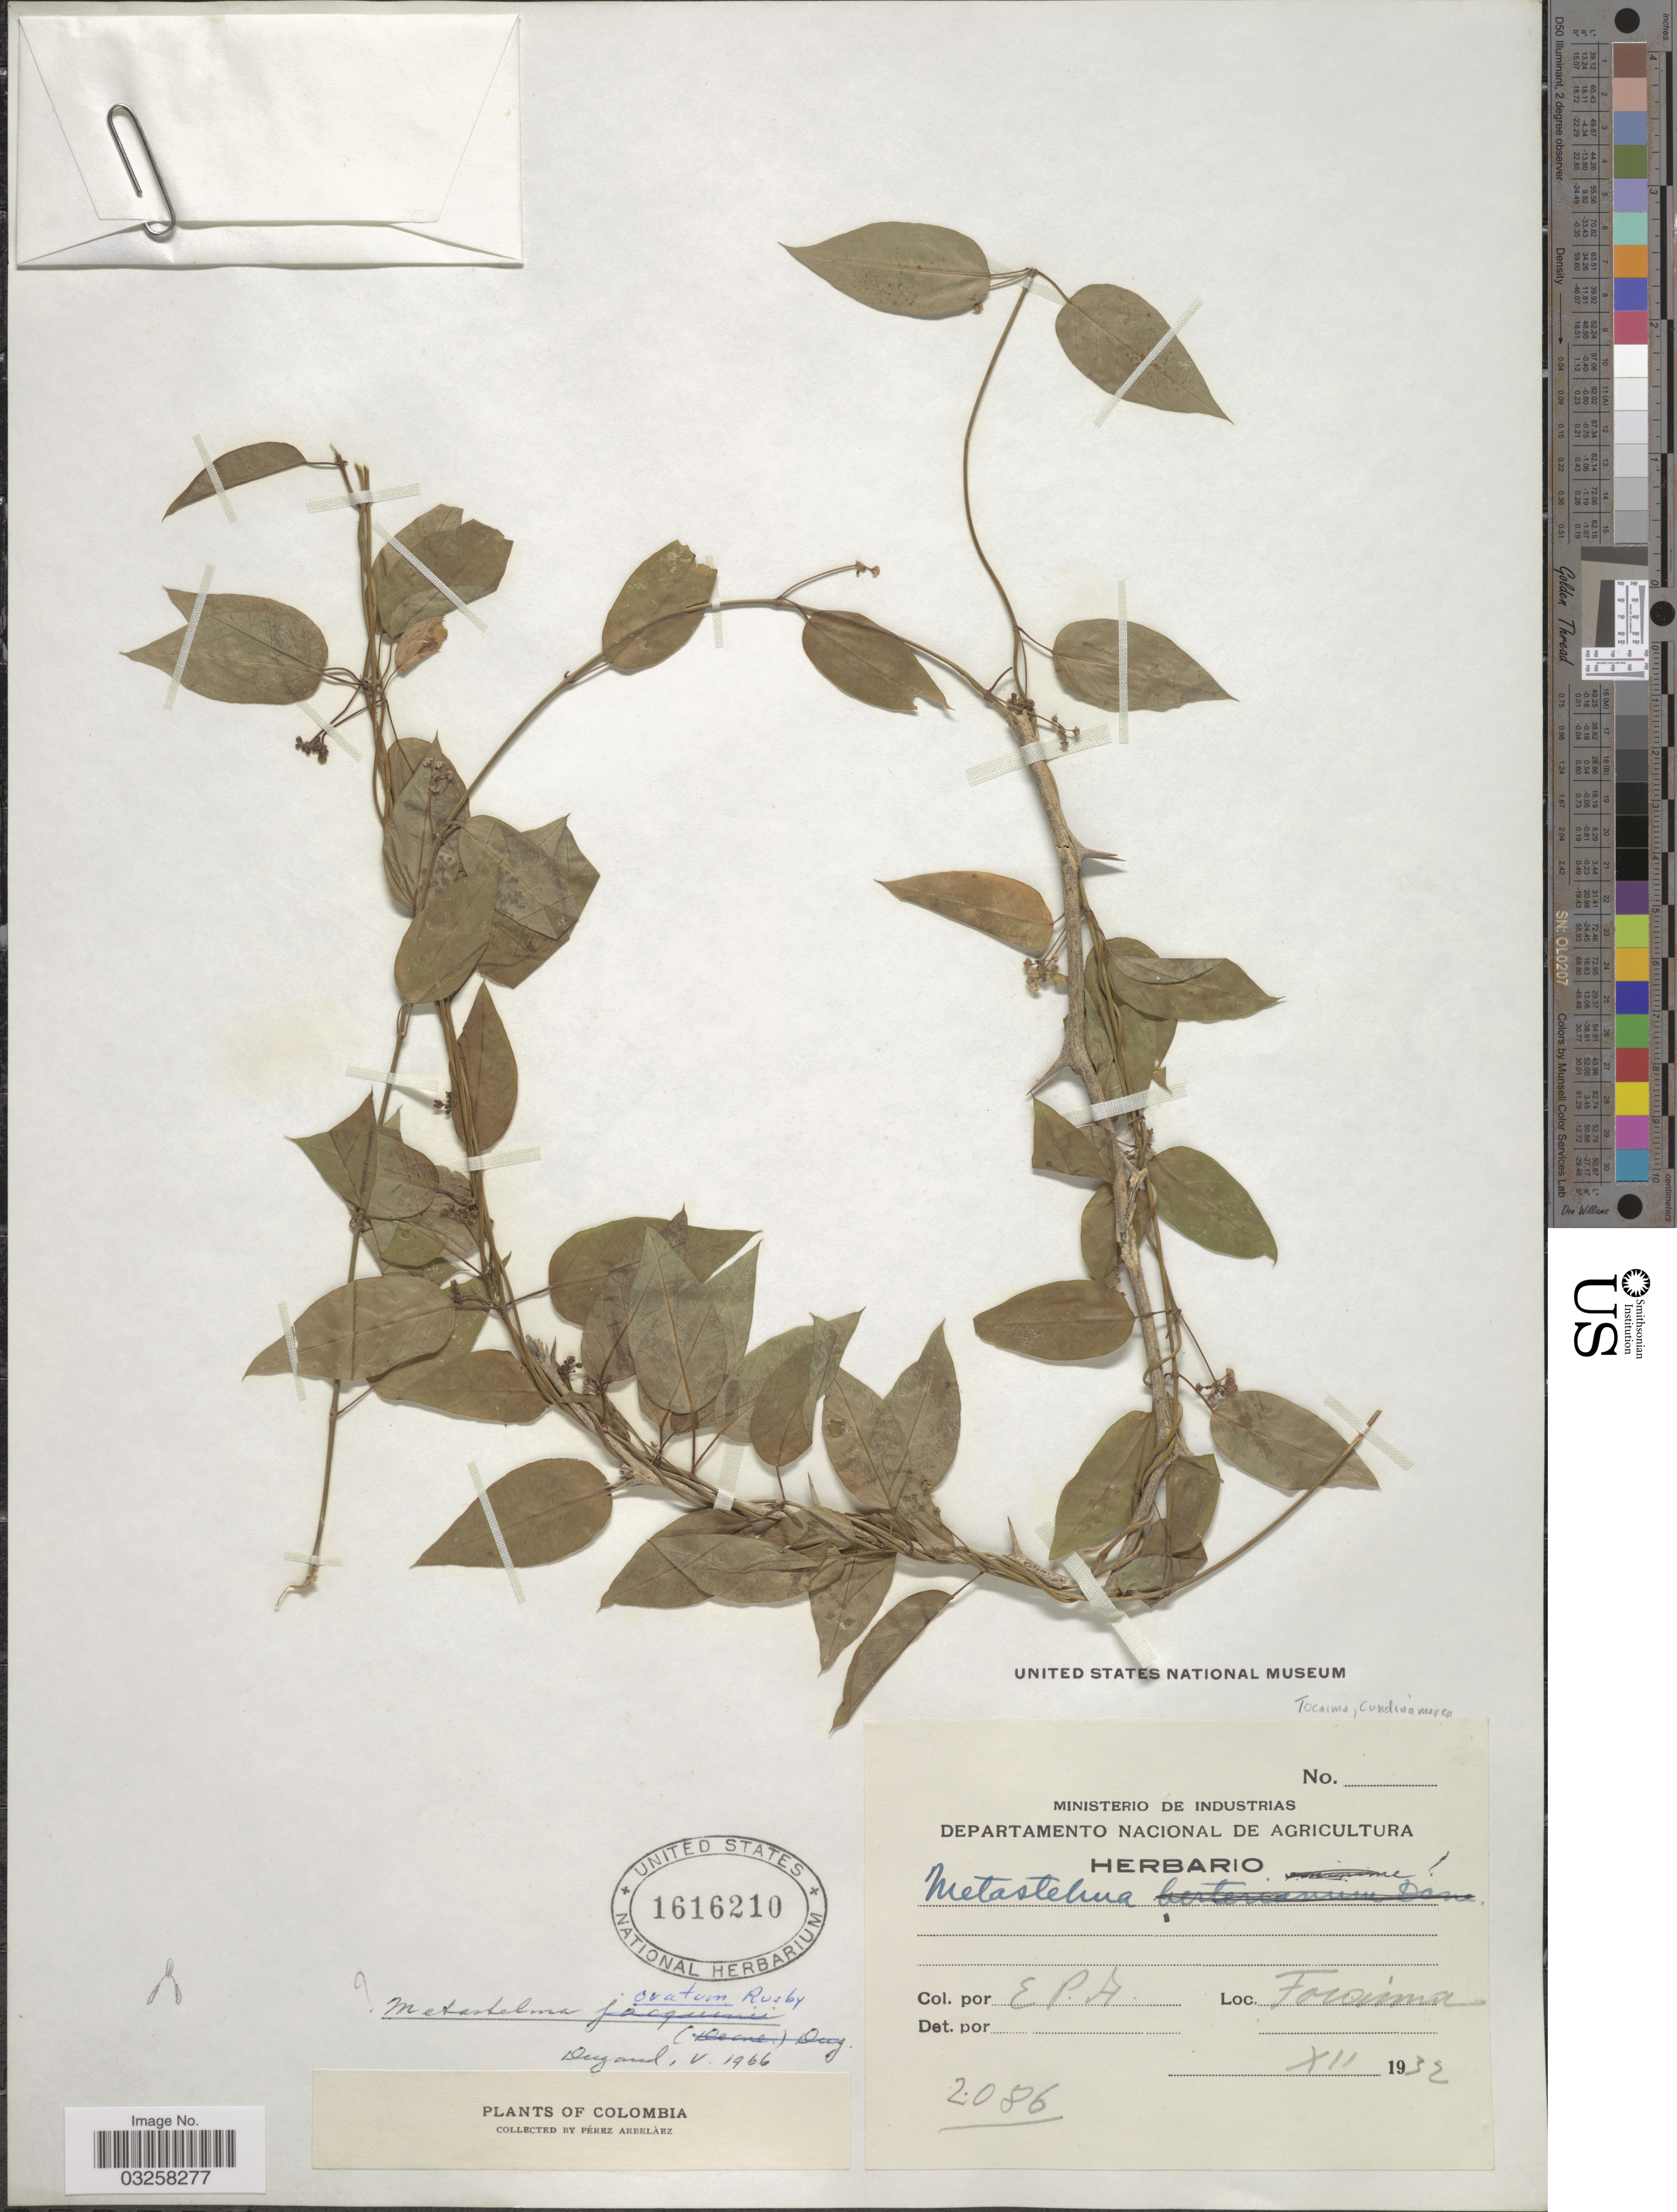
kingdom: Plantae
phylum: Tracheophyta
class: Magnoliopsida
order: Gentianales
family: Apocynaceae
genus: Metastelma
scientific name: Metastelma ovatum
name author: Rusby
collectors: E. Pérez Arbeláez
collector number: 2086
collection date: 1932-12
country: Colombia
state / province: Cundinamarca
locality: Tocaima.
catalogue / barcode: US 1616210